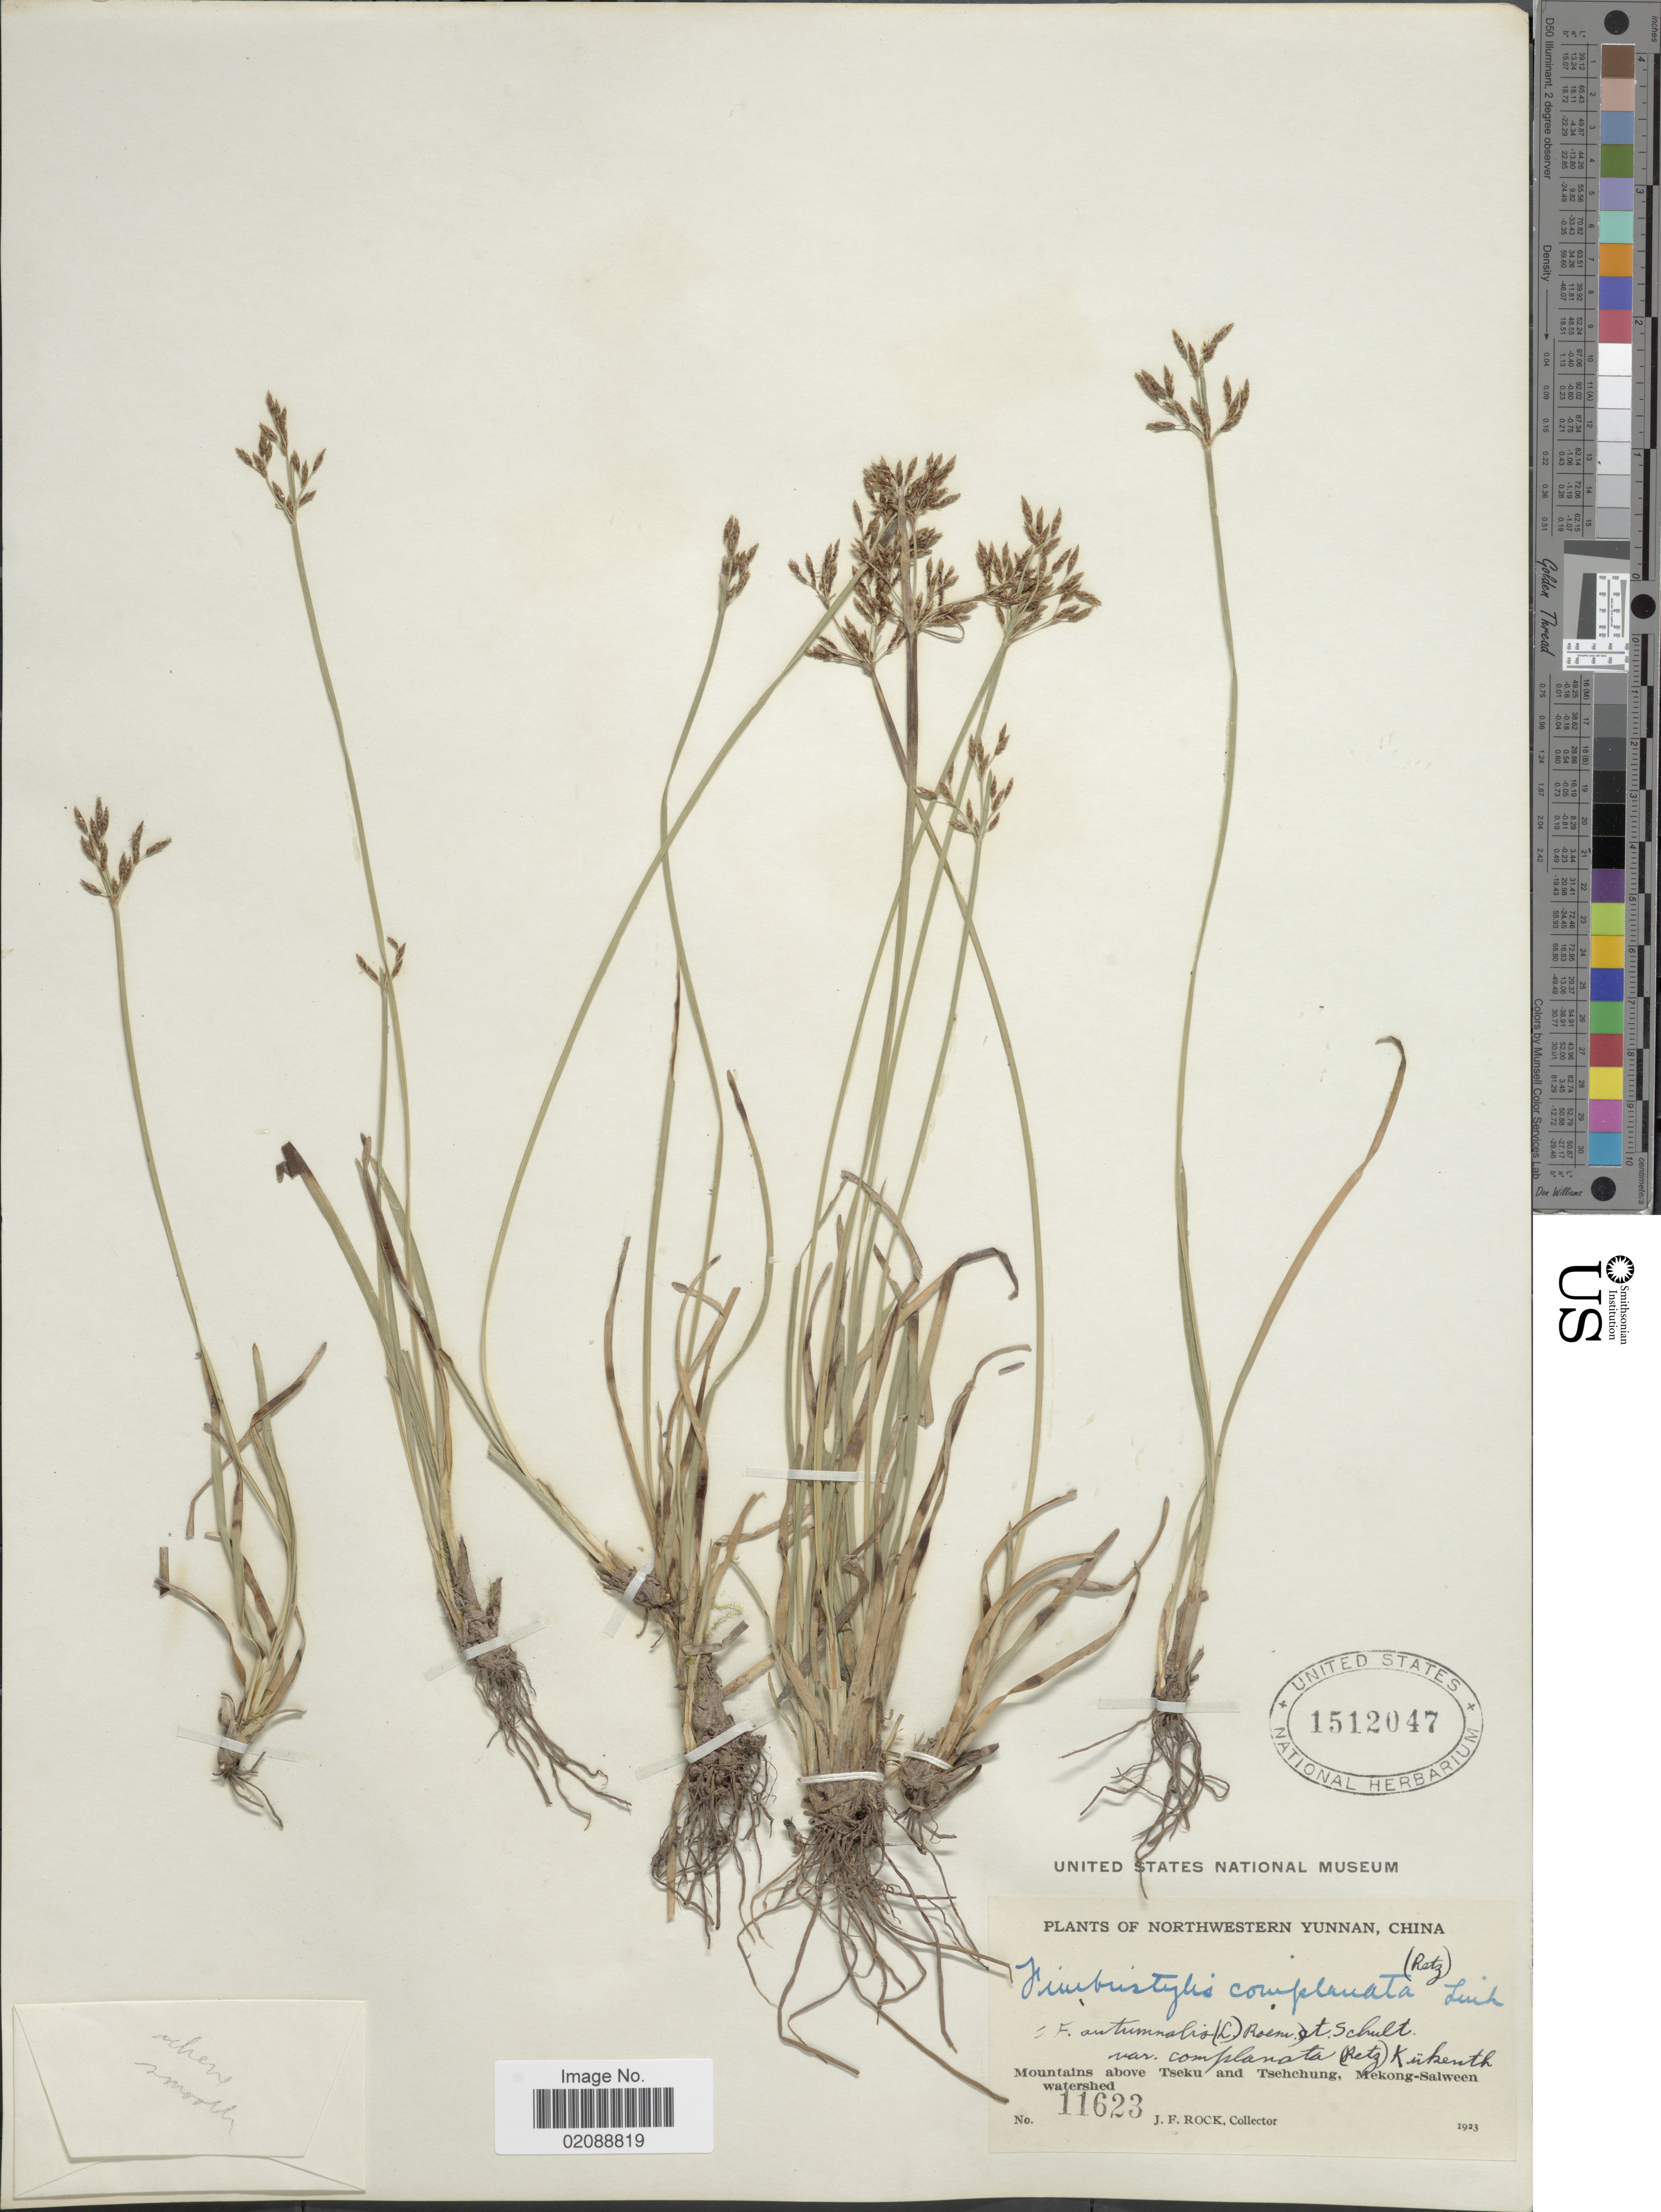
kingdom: Plantae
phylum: Tracheophyta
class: Liliopsida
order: Poales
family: Cyperaceae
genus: Fimbristylis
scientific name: Fimbristylis complanata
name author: (Retz.) Link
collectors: J. Rock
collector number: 11623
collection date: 1923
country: China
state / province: Yunnan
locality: Northwestern Yunnan, Mountains above Tseku and Tsehchung, Mekong-Salween watershed.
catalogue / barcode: US 1512047